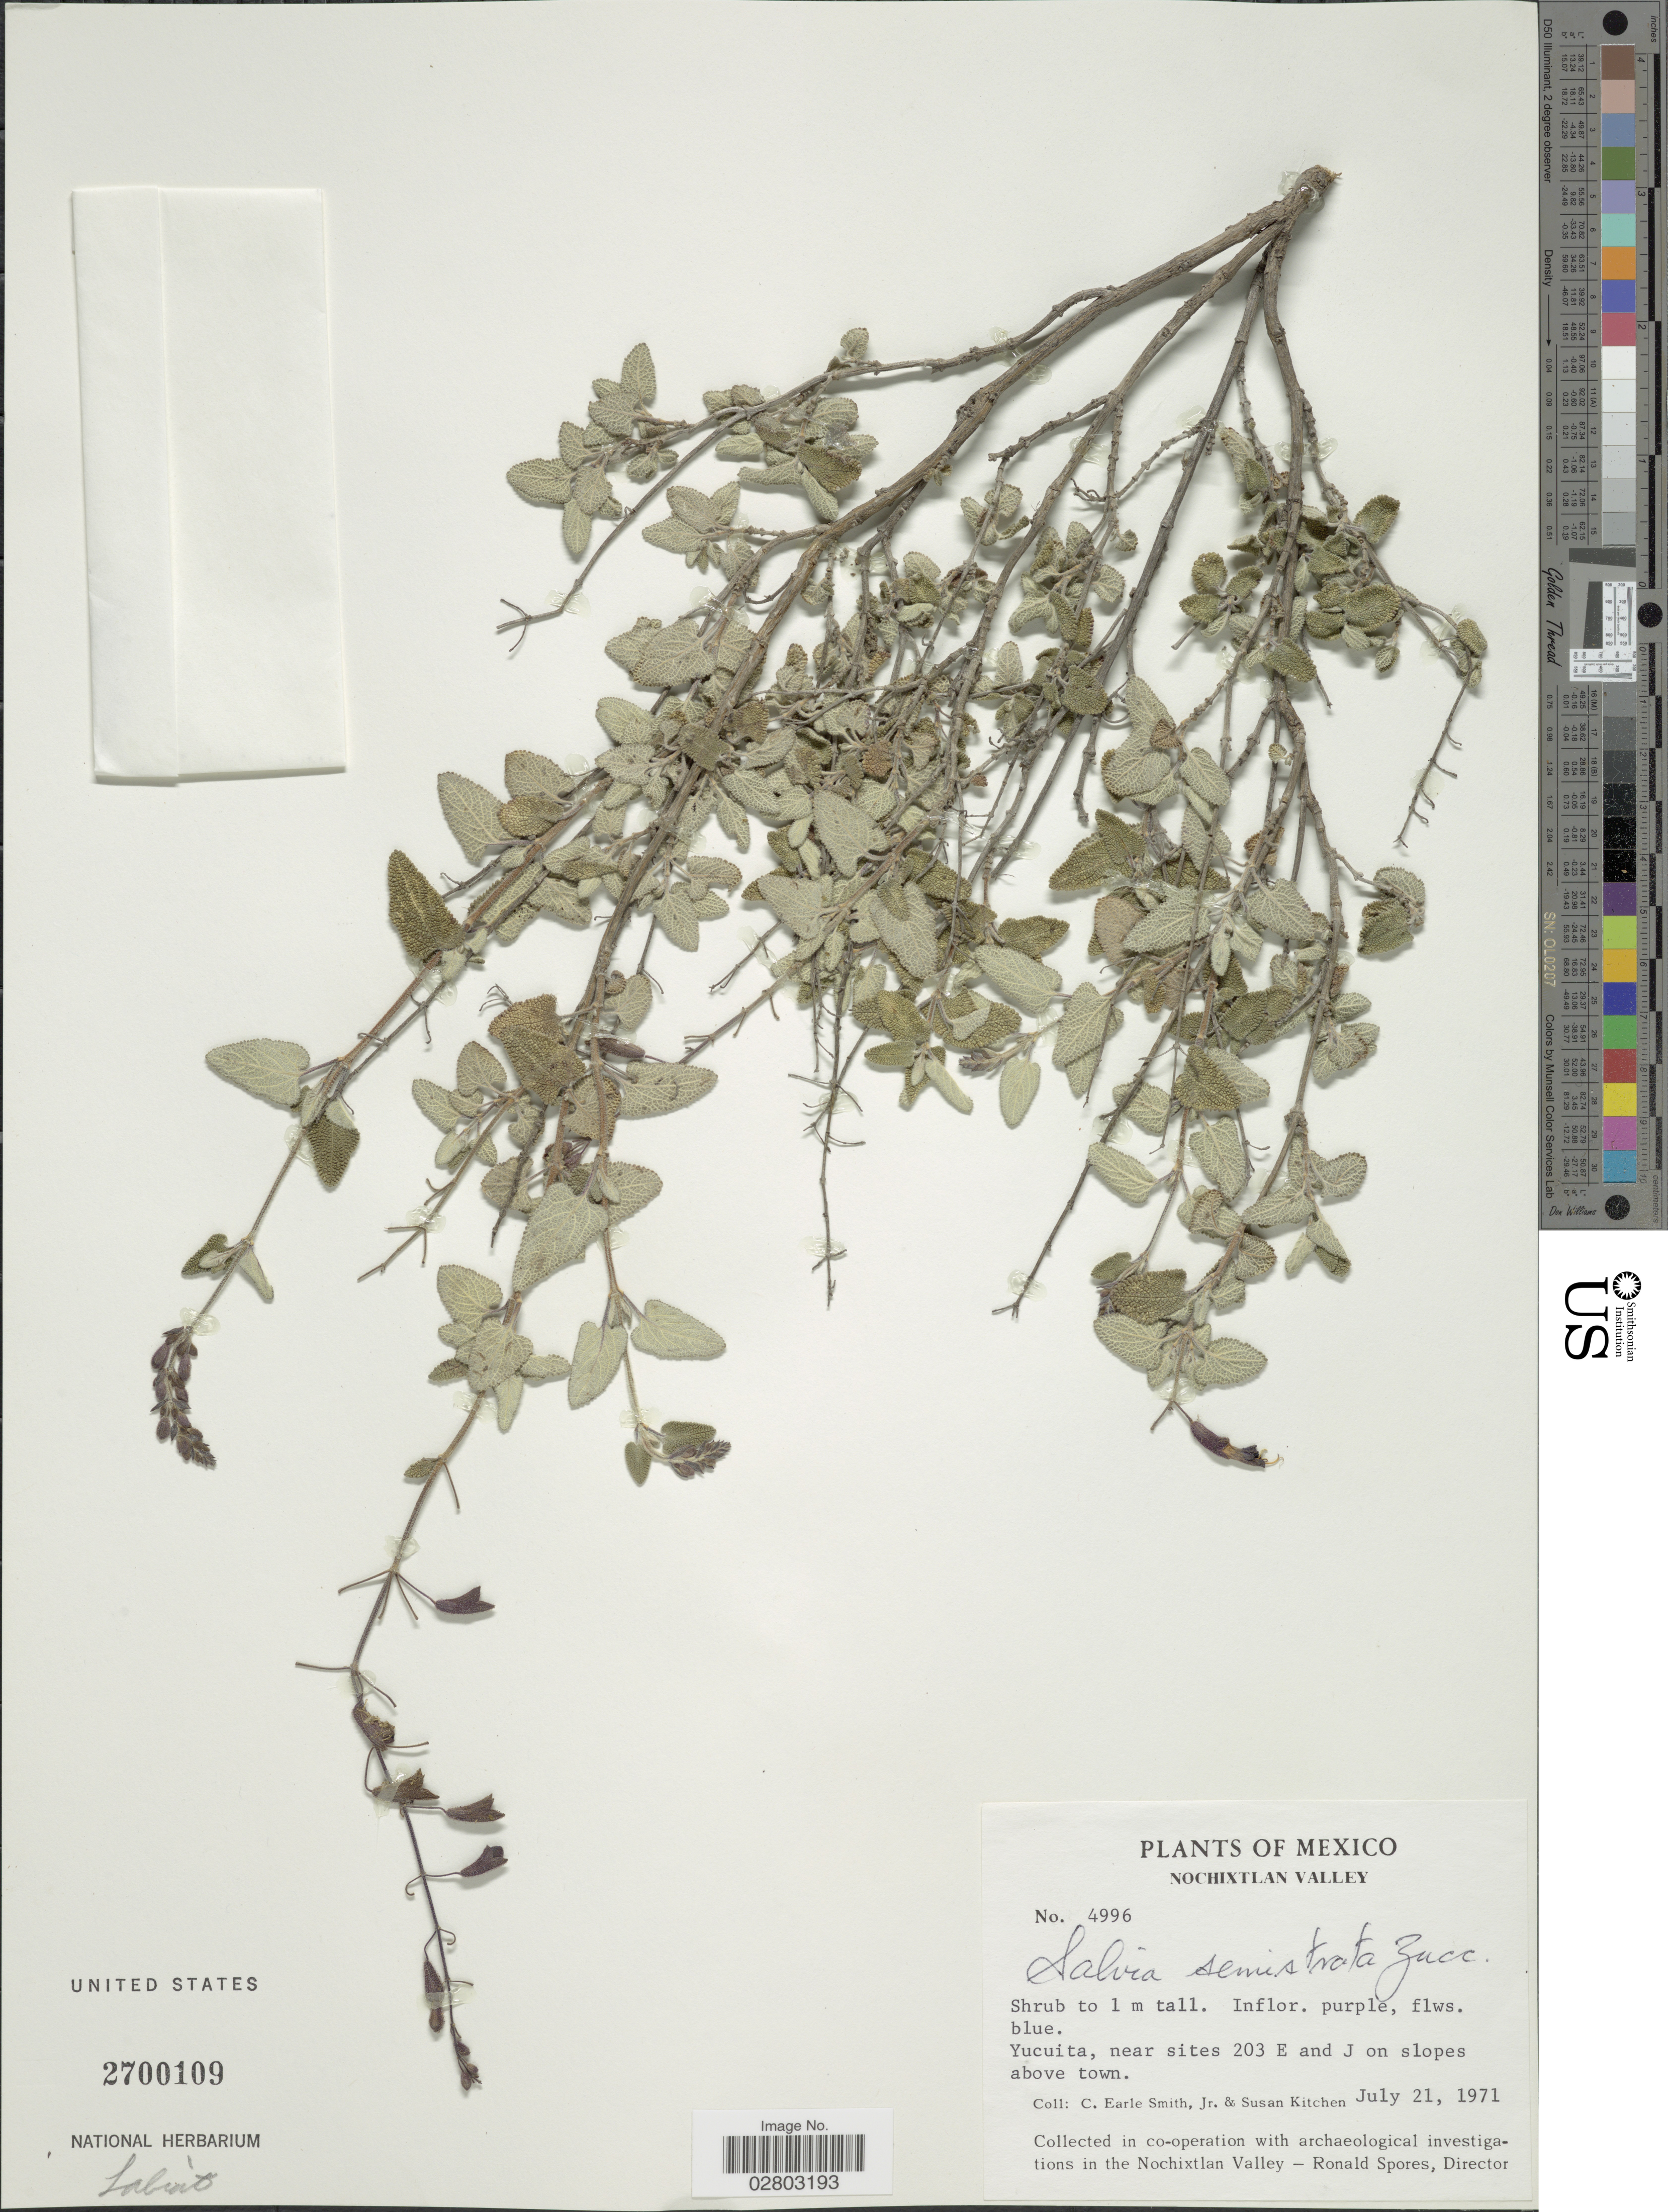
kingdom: Plantae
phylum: Tracheophyta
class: Magnoliopsida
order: Lamiales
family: Lamiaceae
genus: Salvia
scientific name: Salvia semiatrata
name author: Zucc.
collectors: C. E. Smith Jr. & S. Kitchen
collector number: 4996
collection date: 1971-07-21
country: Mexico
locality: Nochixtlan Valley, Yucuita, near sites 203 E and J on slopes above town.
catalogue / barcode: US 2700109